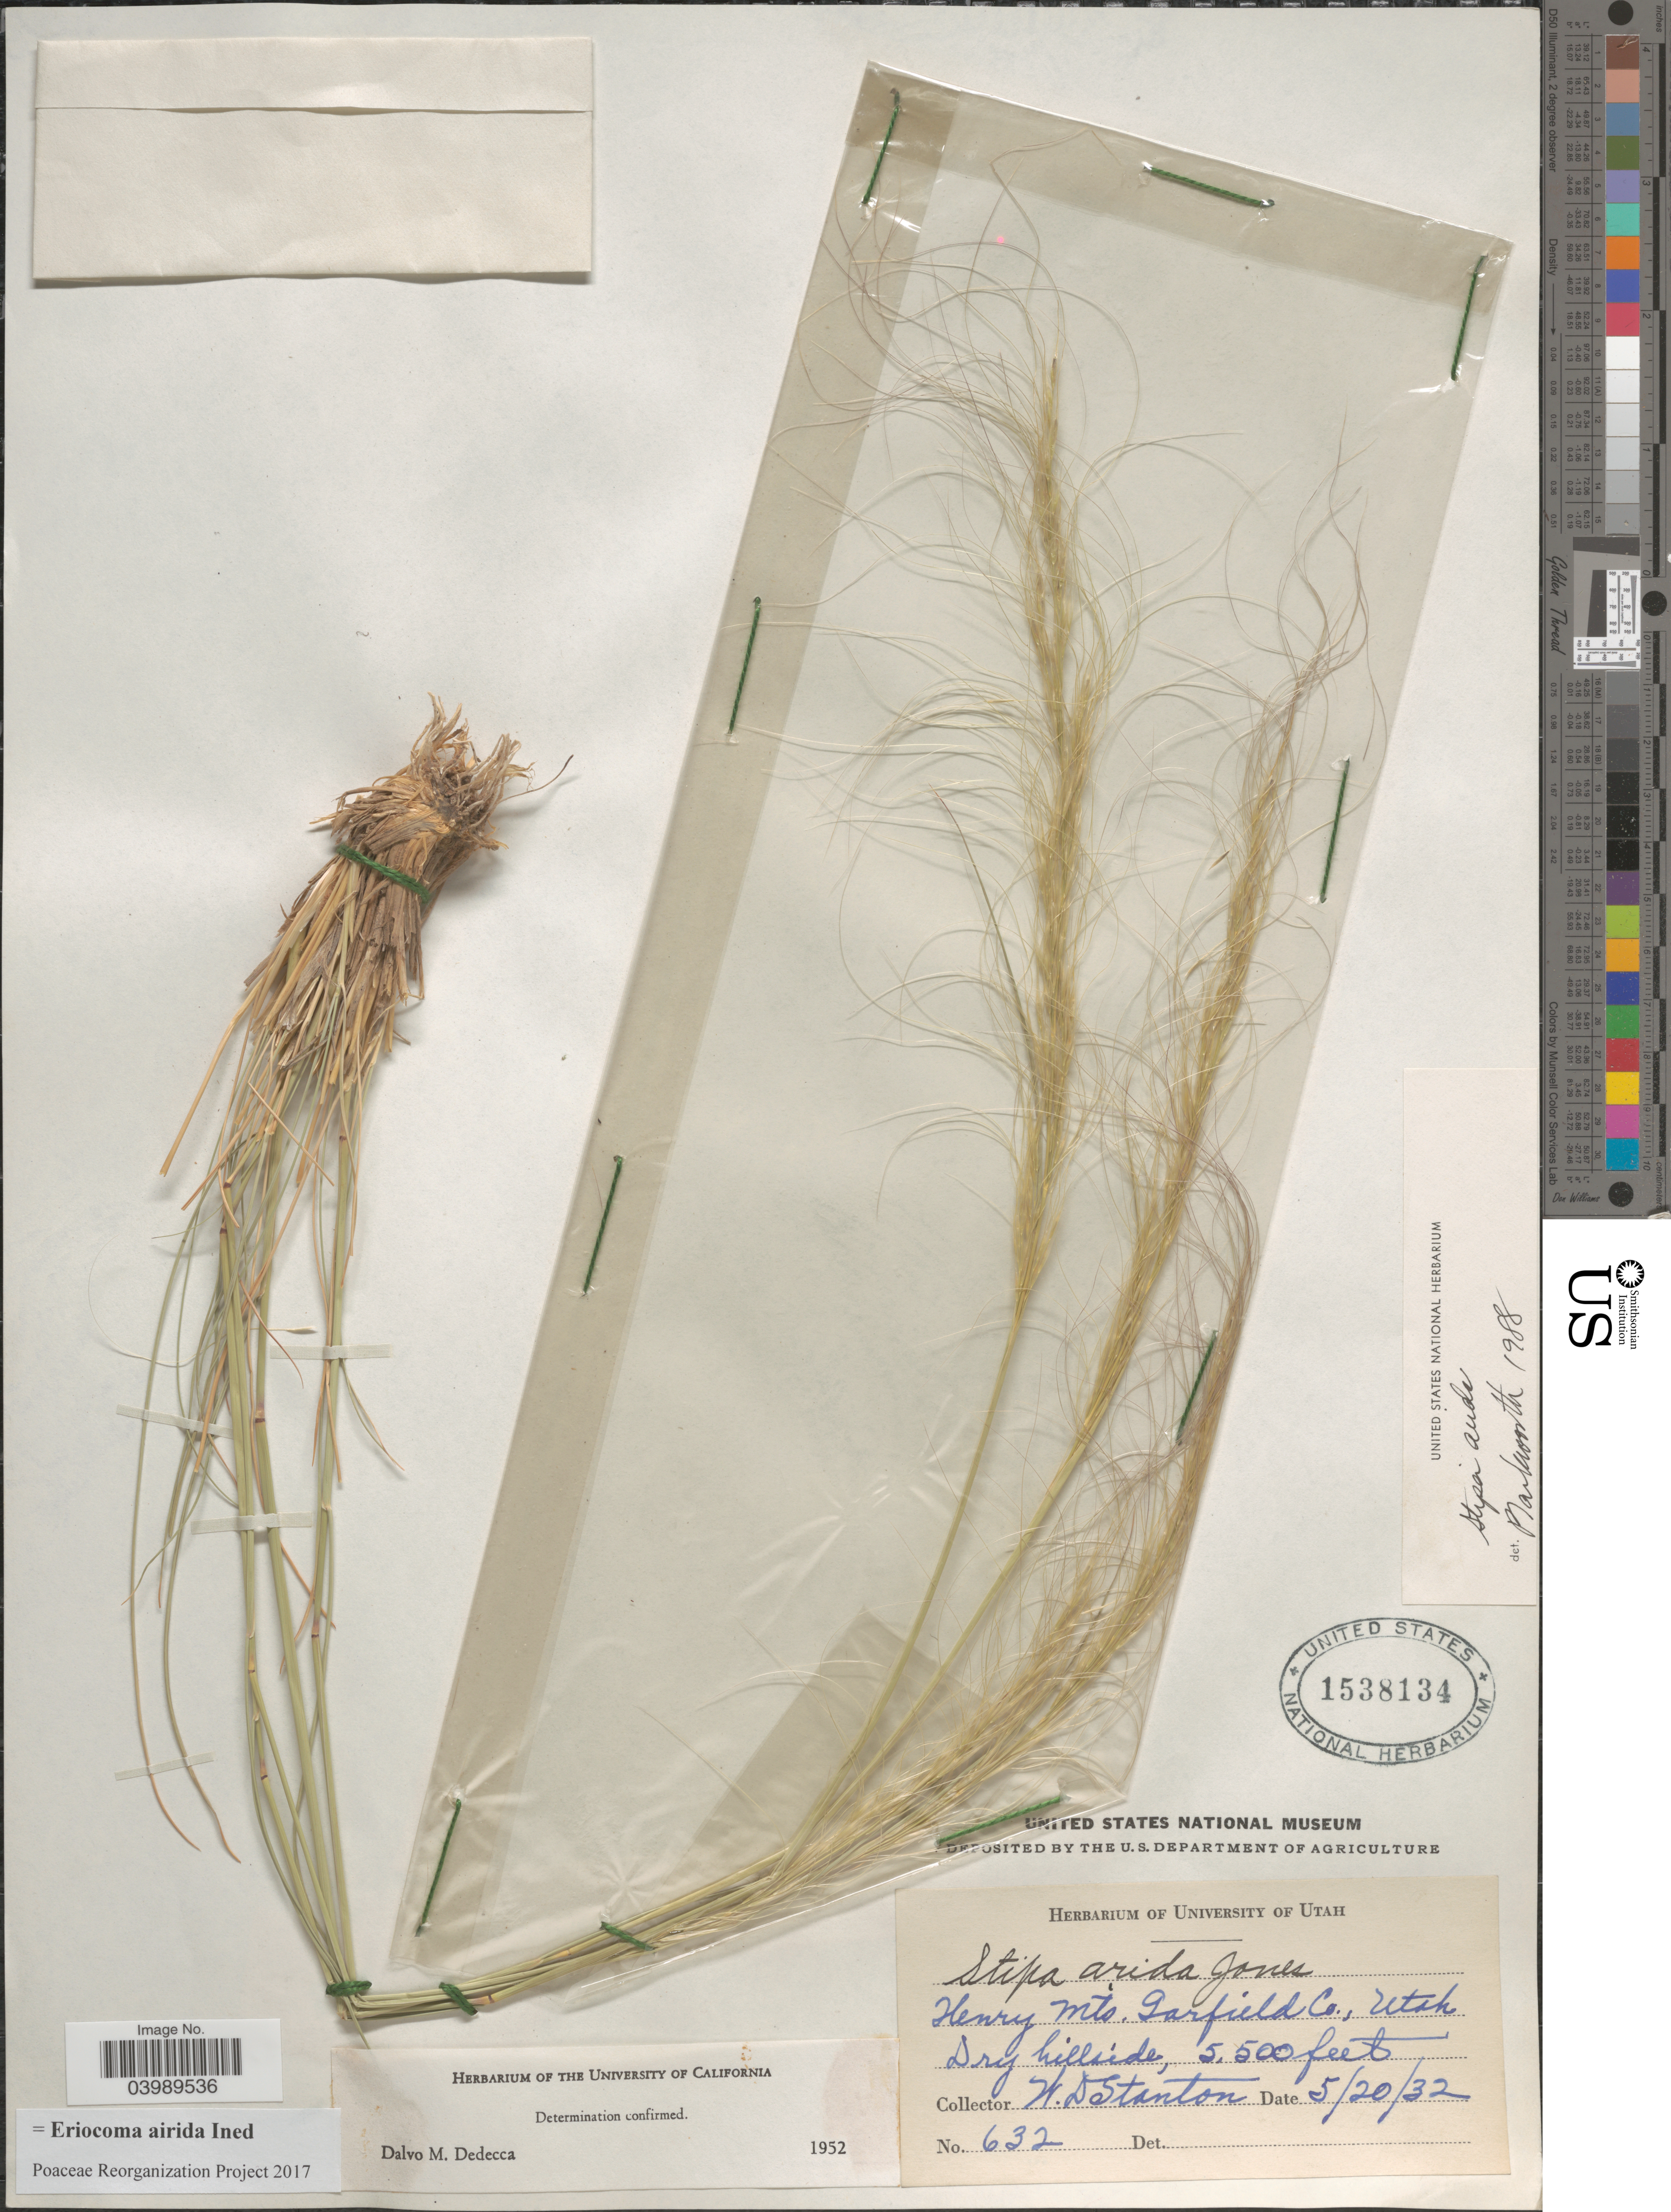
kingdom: Plantae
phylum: Tracheophyta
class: Liliopsida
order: Poales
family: Poaceae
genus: Eriocoma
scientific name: Eriocoma arida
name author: (M.E. Jones) Romasch.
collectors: W. Stanton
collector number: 632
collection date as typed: Transcribed d/m/y: 20/5/32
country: United States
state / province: Utah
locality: Henry Mts, Garfield Co.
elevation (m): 1676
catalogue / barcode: US 1538134